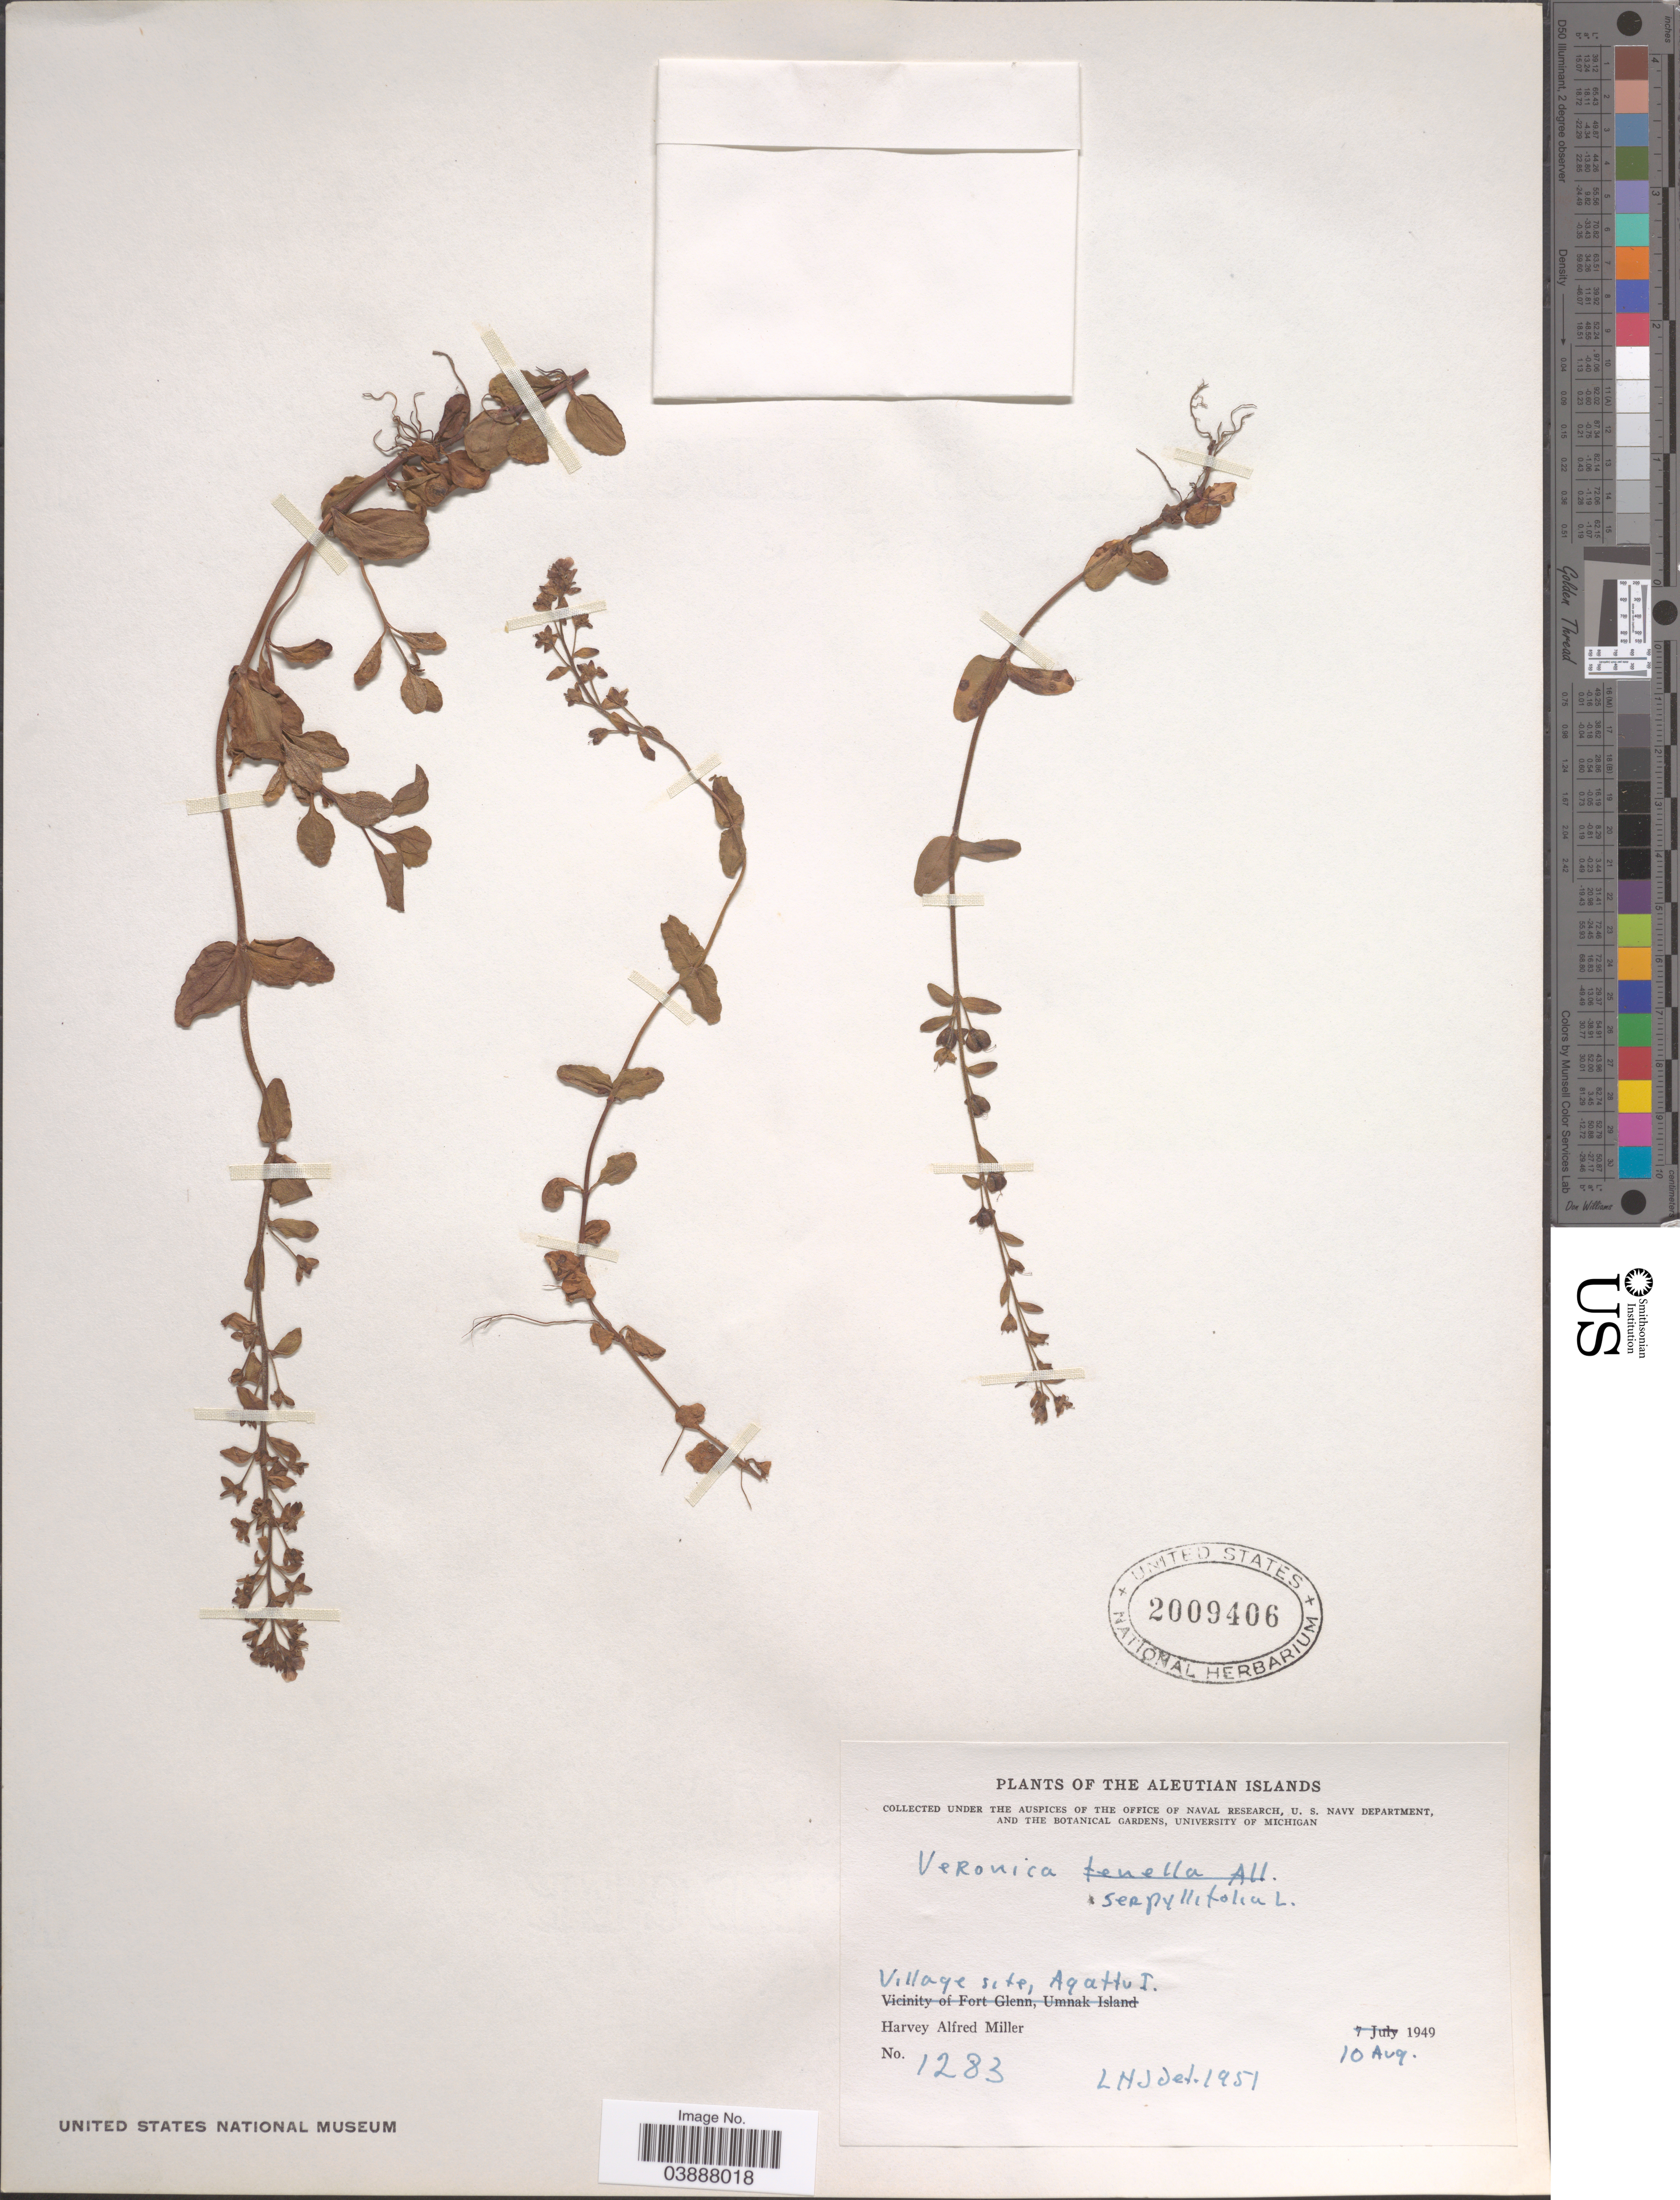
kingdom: Plantae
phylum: Tracheophyta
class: Magnoliopsida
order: Lamiales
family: Plantaginaceae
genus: Veronica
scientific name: Veronica serpyllifolia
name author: L.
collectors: H. A. Miller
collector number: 1283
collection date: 1949-08-10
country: United States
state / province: Alaska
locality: Aleutian Islands. Village site, Aqattu I.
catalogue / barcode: US 2009406